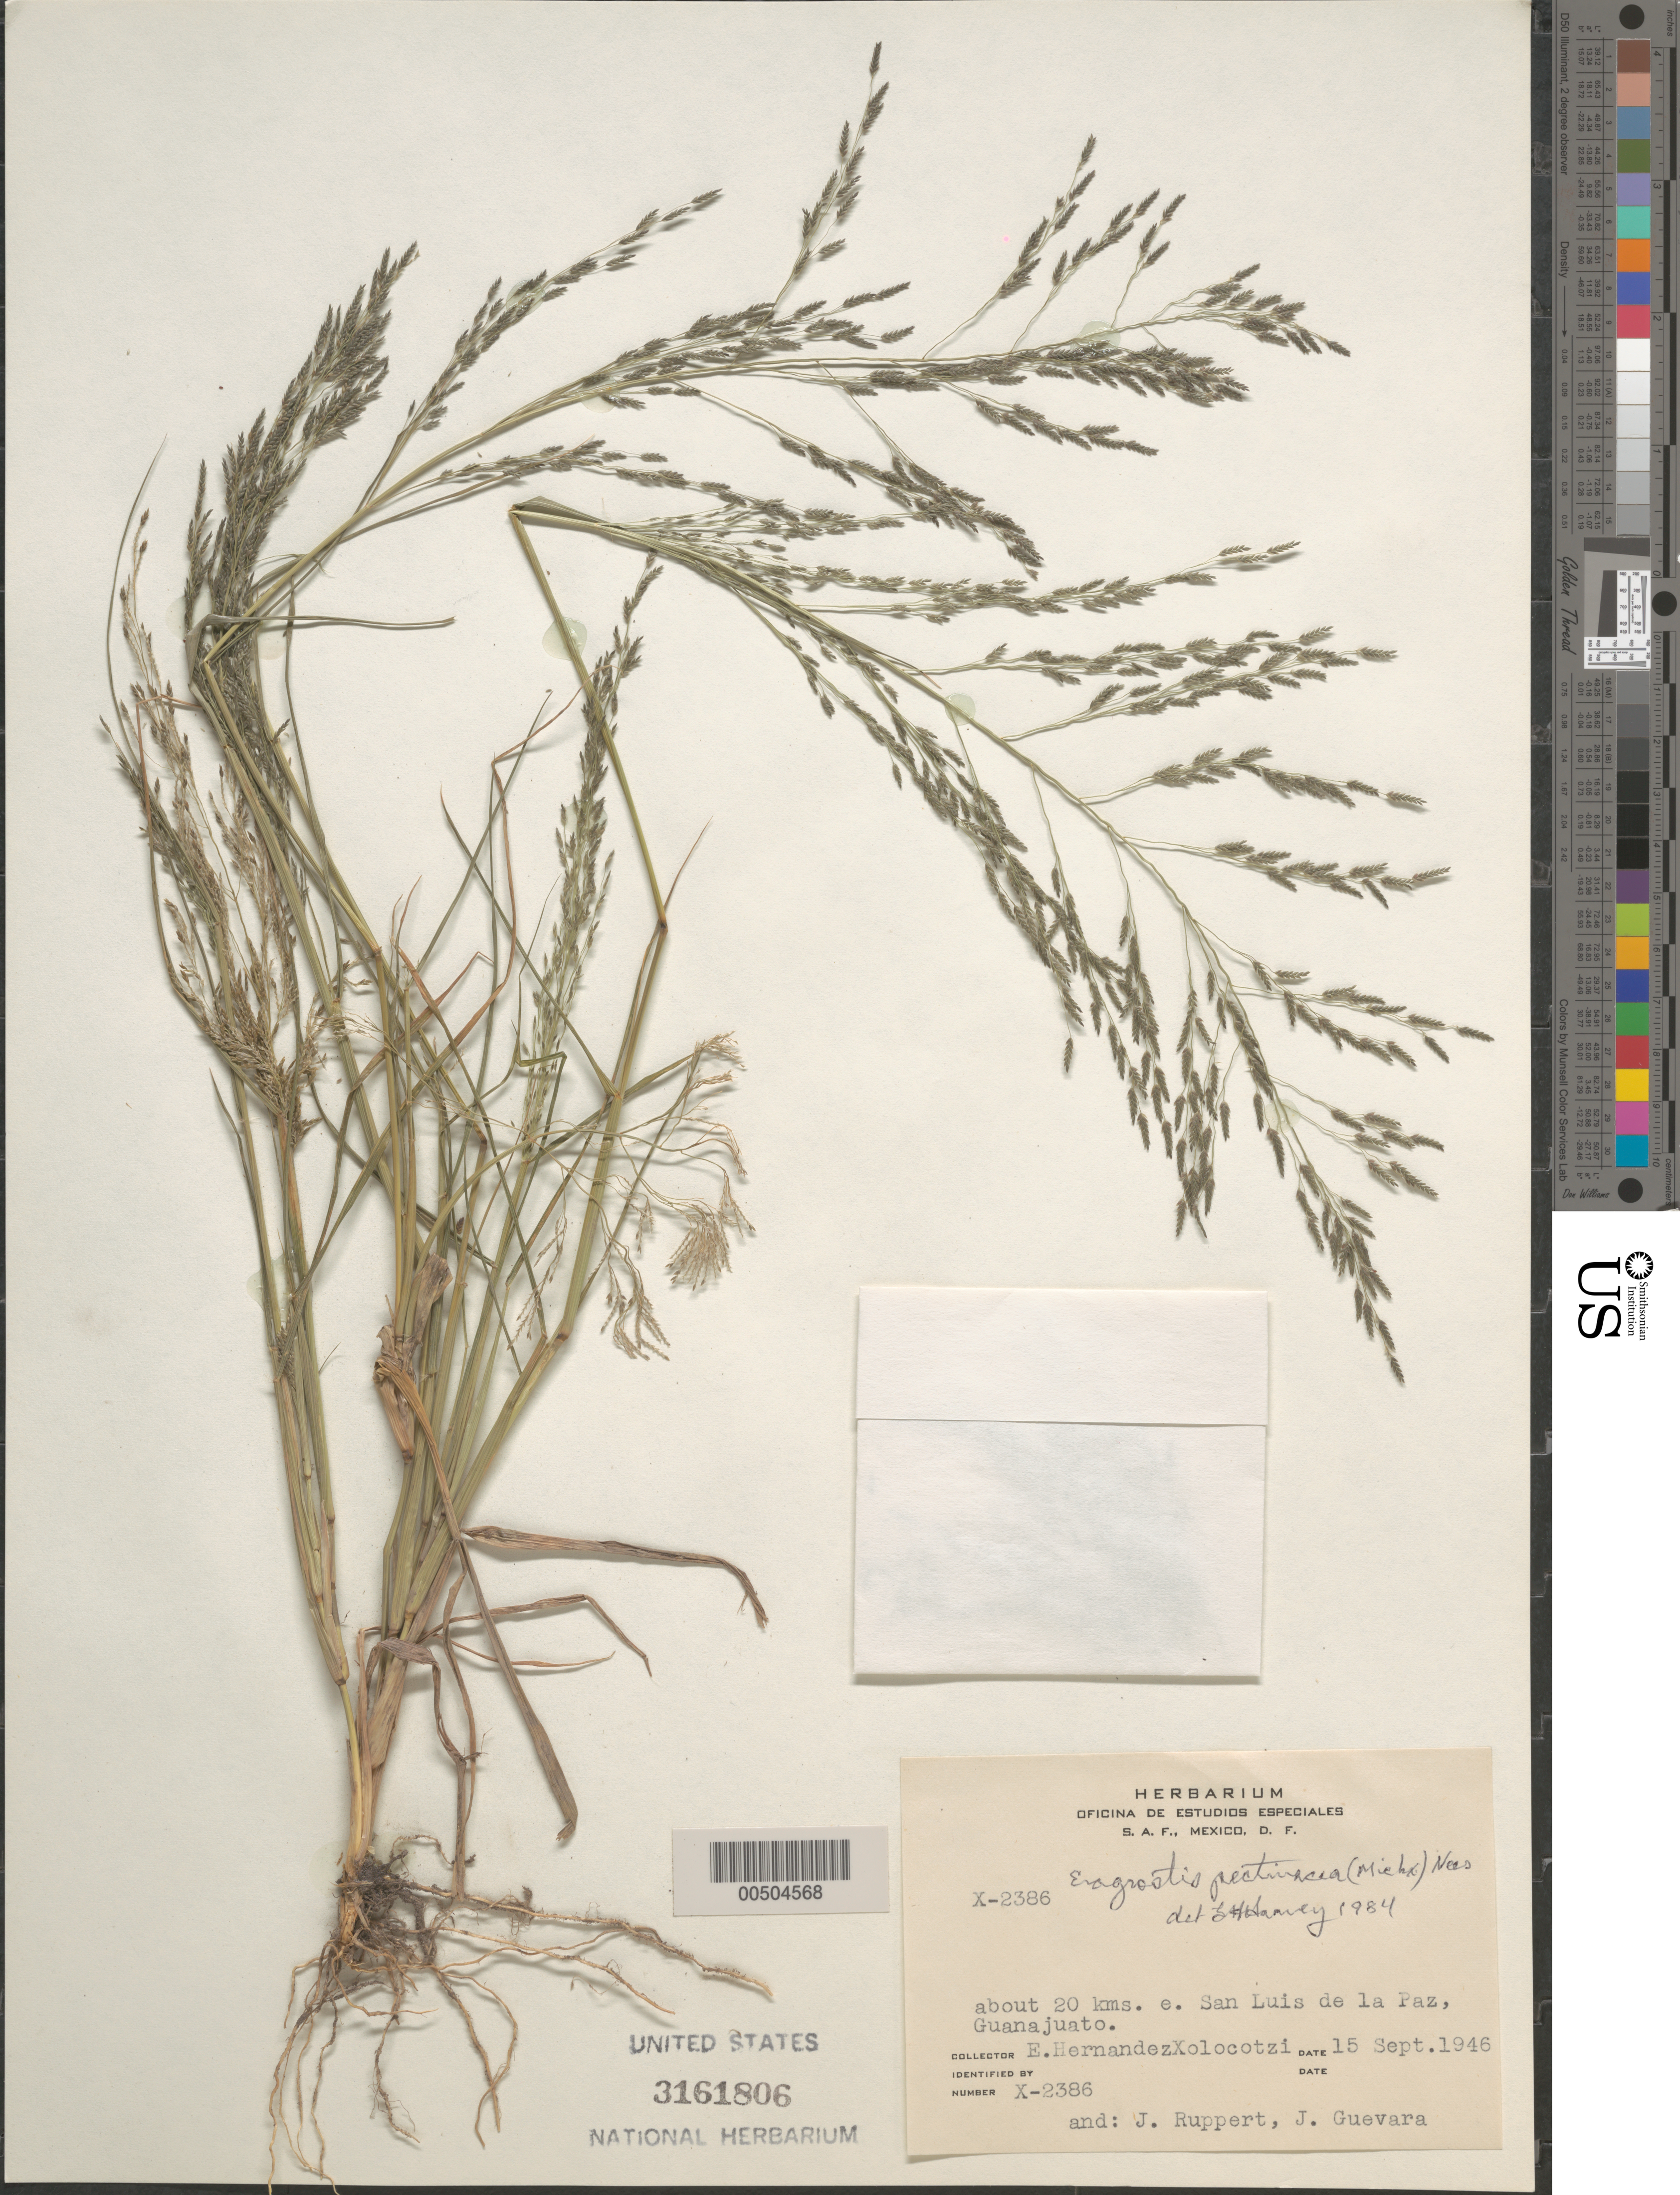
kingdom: Plantae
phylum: Tracheophyta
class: Liliopsida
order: Poales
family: Poaceae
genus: Eragrostis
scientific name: Eragrostis pectinacea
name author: (Michx.) Nees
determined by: Harvey, L. H.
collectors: E. I. Hernández-X., J. Ruppert & J. Guevara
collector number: X-2386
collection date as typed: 15 Sep 1946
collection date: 1946-09-15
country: Mexico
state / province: Guanajuato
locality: About 20 km E San Luis de la Paz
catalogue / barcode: US 3161806